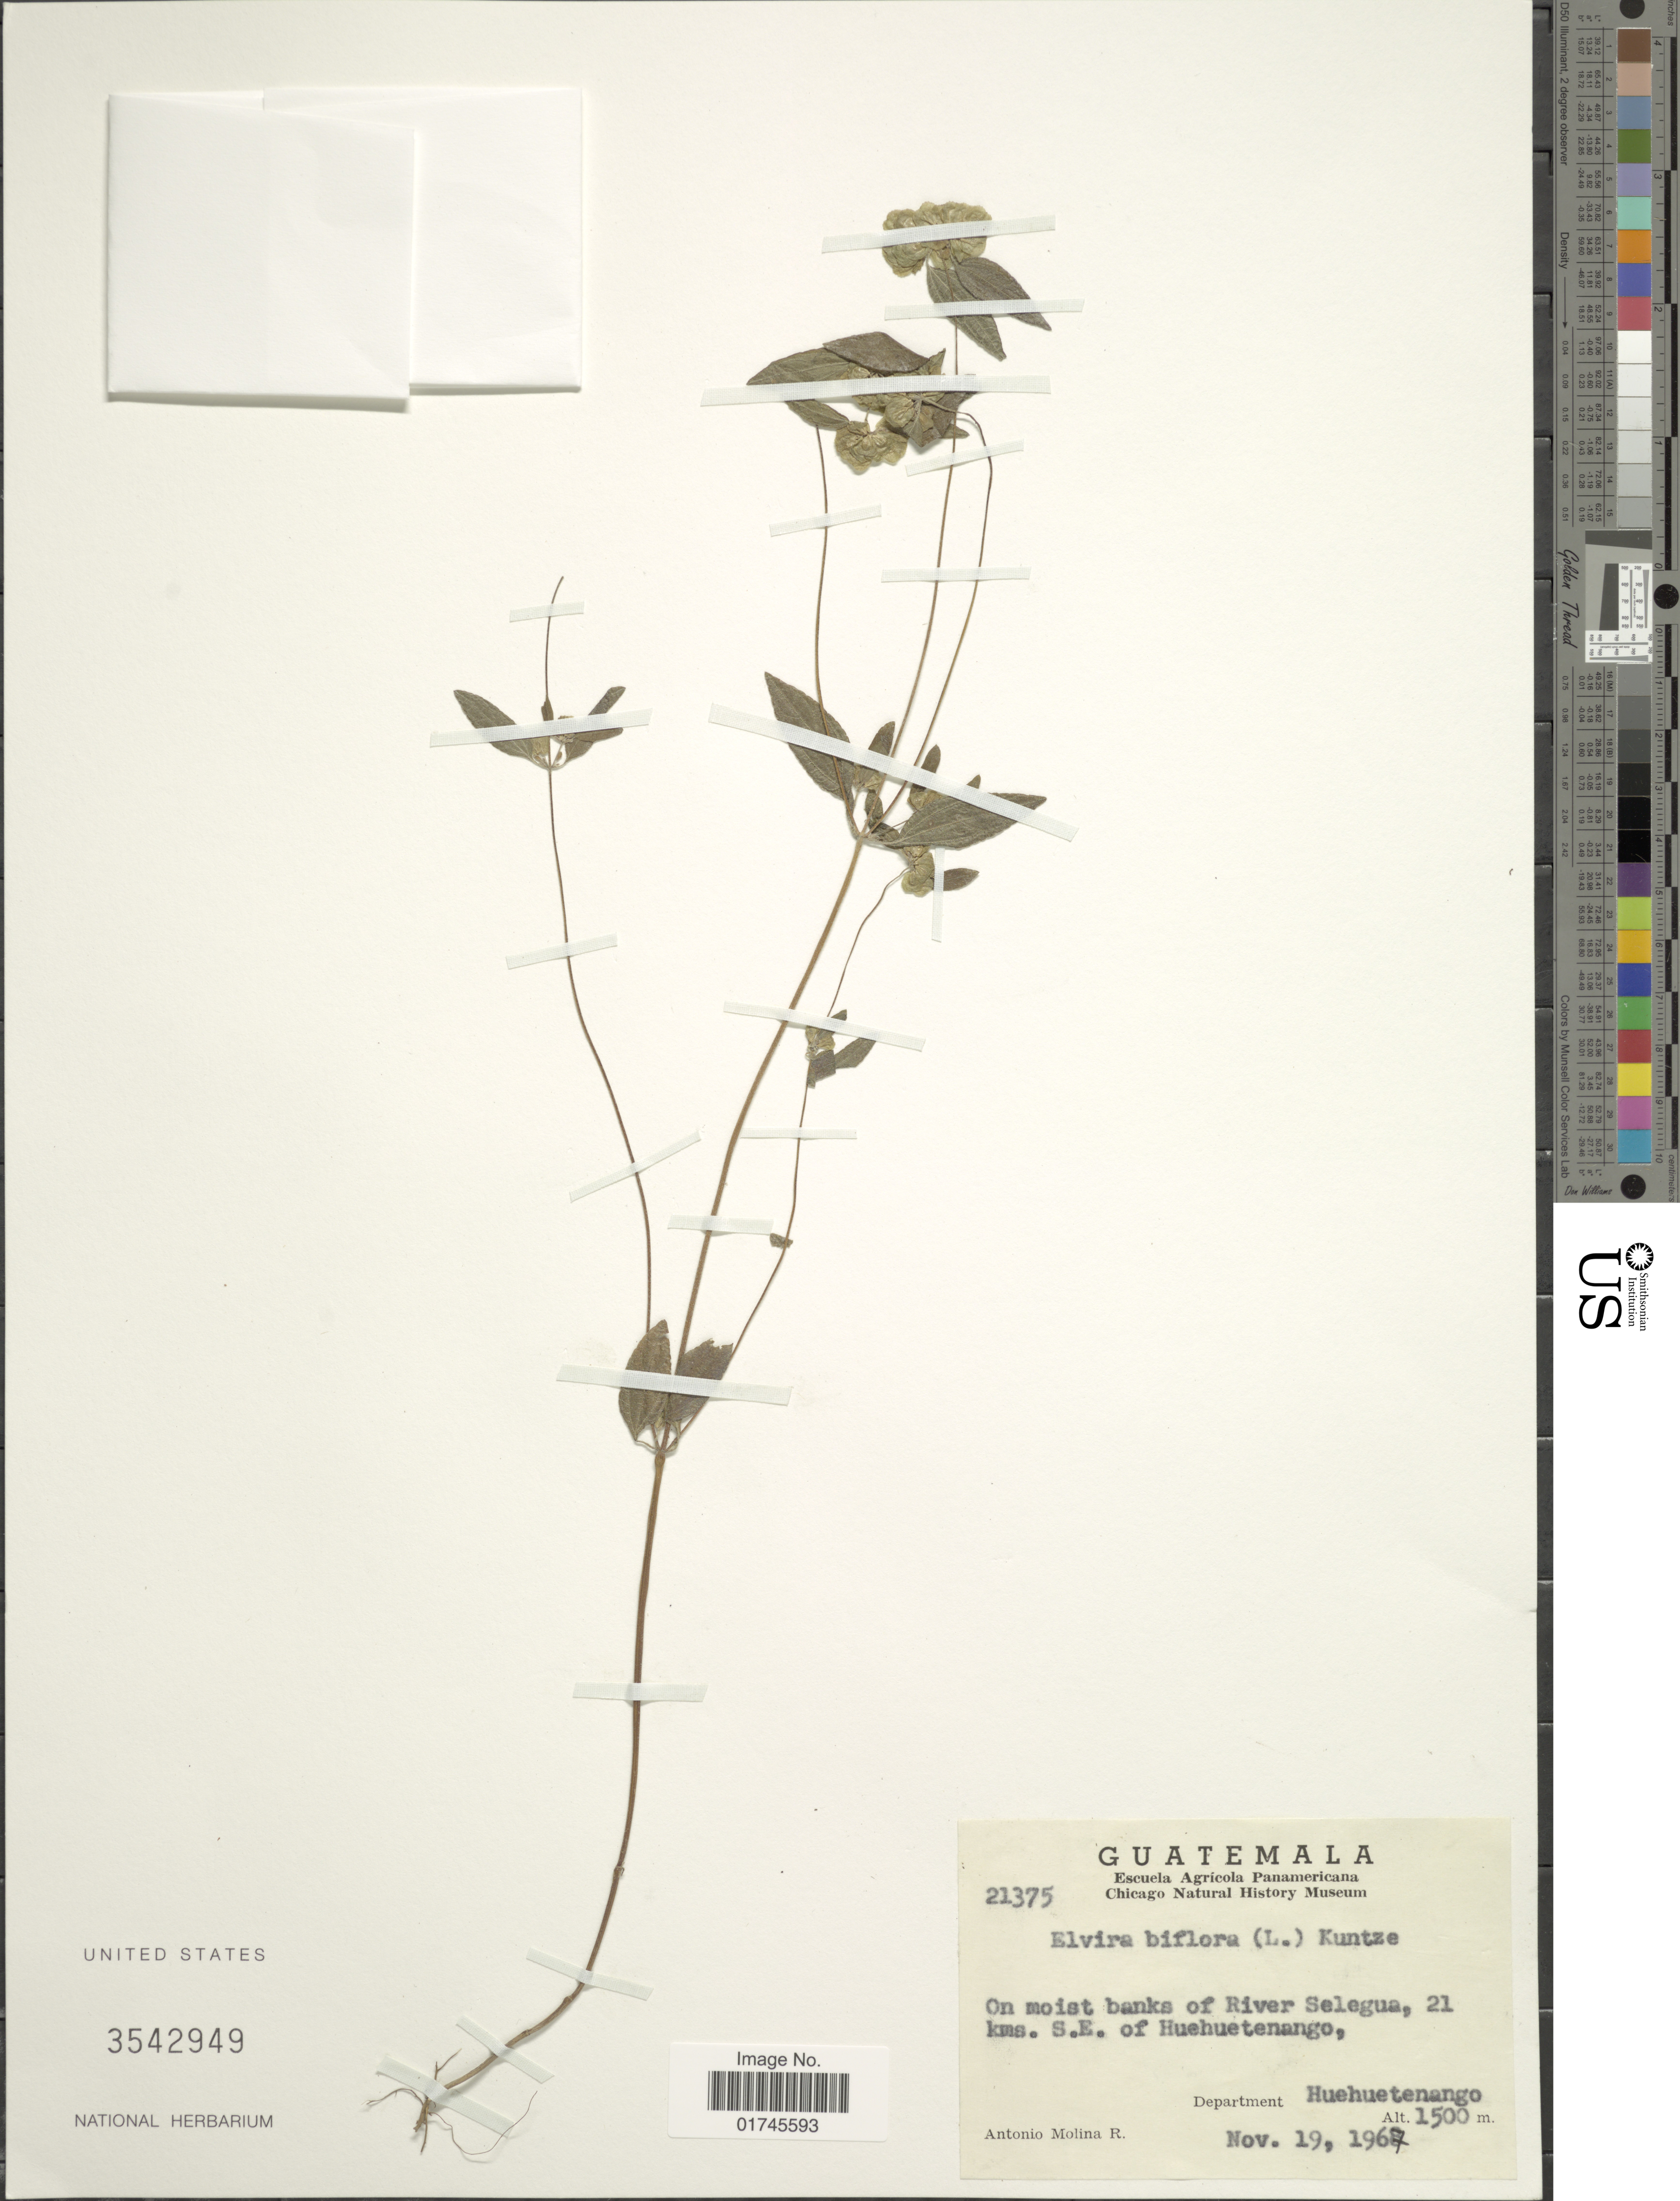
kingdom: Plantae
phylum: Tracheophyta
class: Magnoliopsida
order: Asterales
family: Asteraceae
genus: Delilia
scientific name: Delilia biflora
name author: (L.) Kuntze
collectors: A. Molina R.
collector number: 21375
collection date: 1967-11-19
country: Guatemala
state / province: Huehuetenango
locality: On moist banks of River Selegua, 21 kms. S.E. of Huehuetenango, Department Huehuetenango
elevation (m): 1500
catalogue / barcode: US 3542949